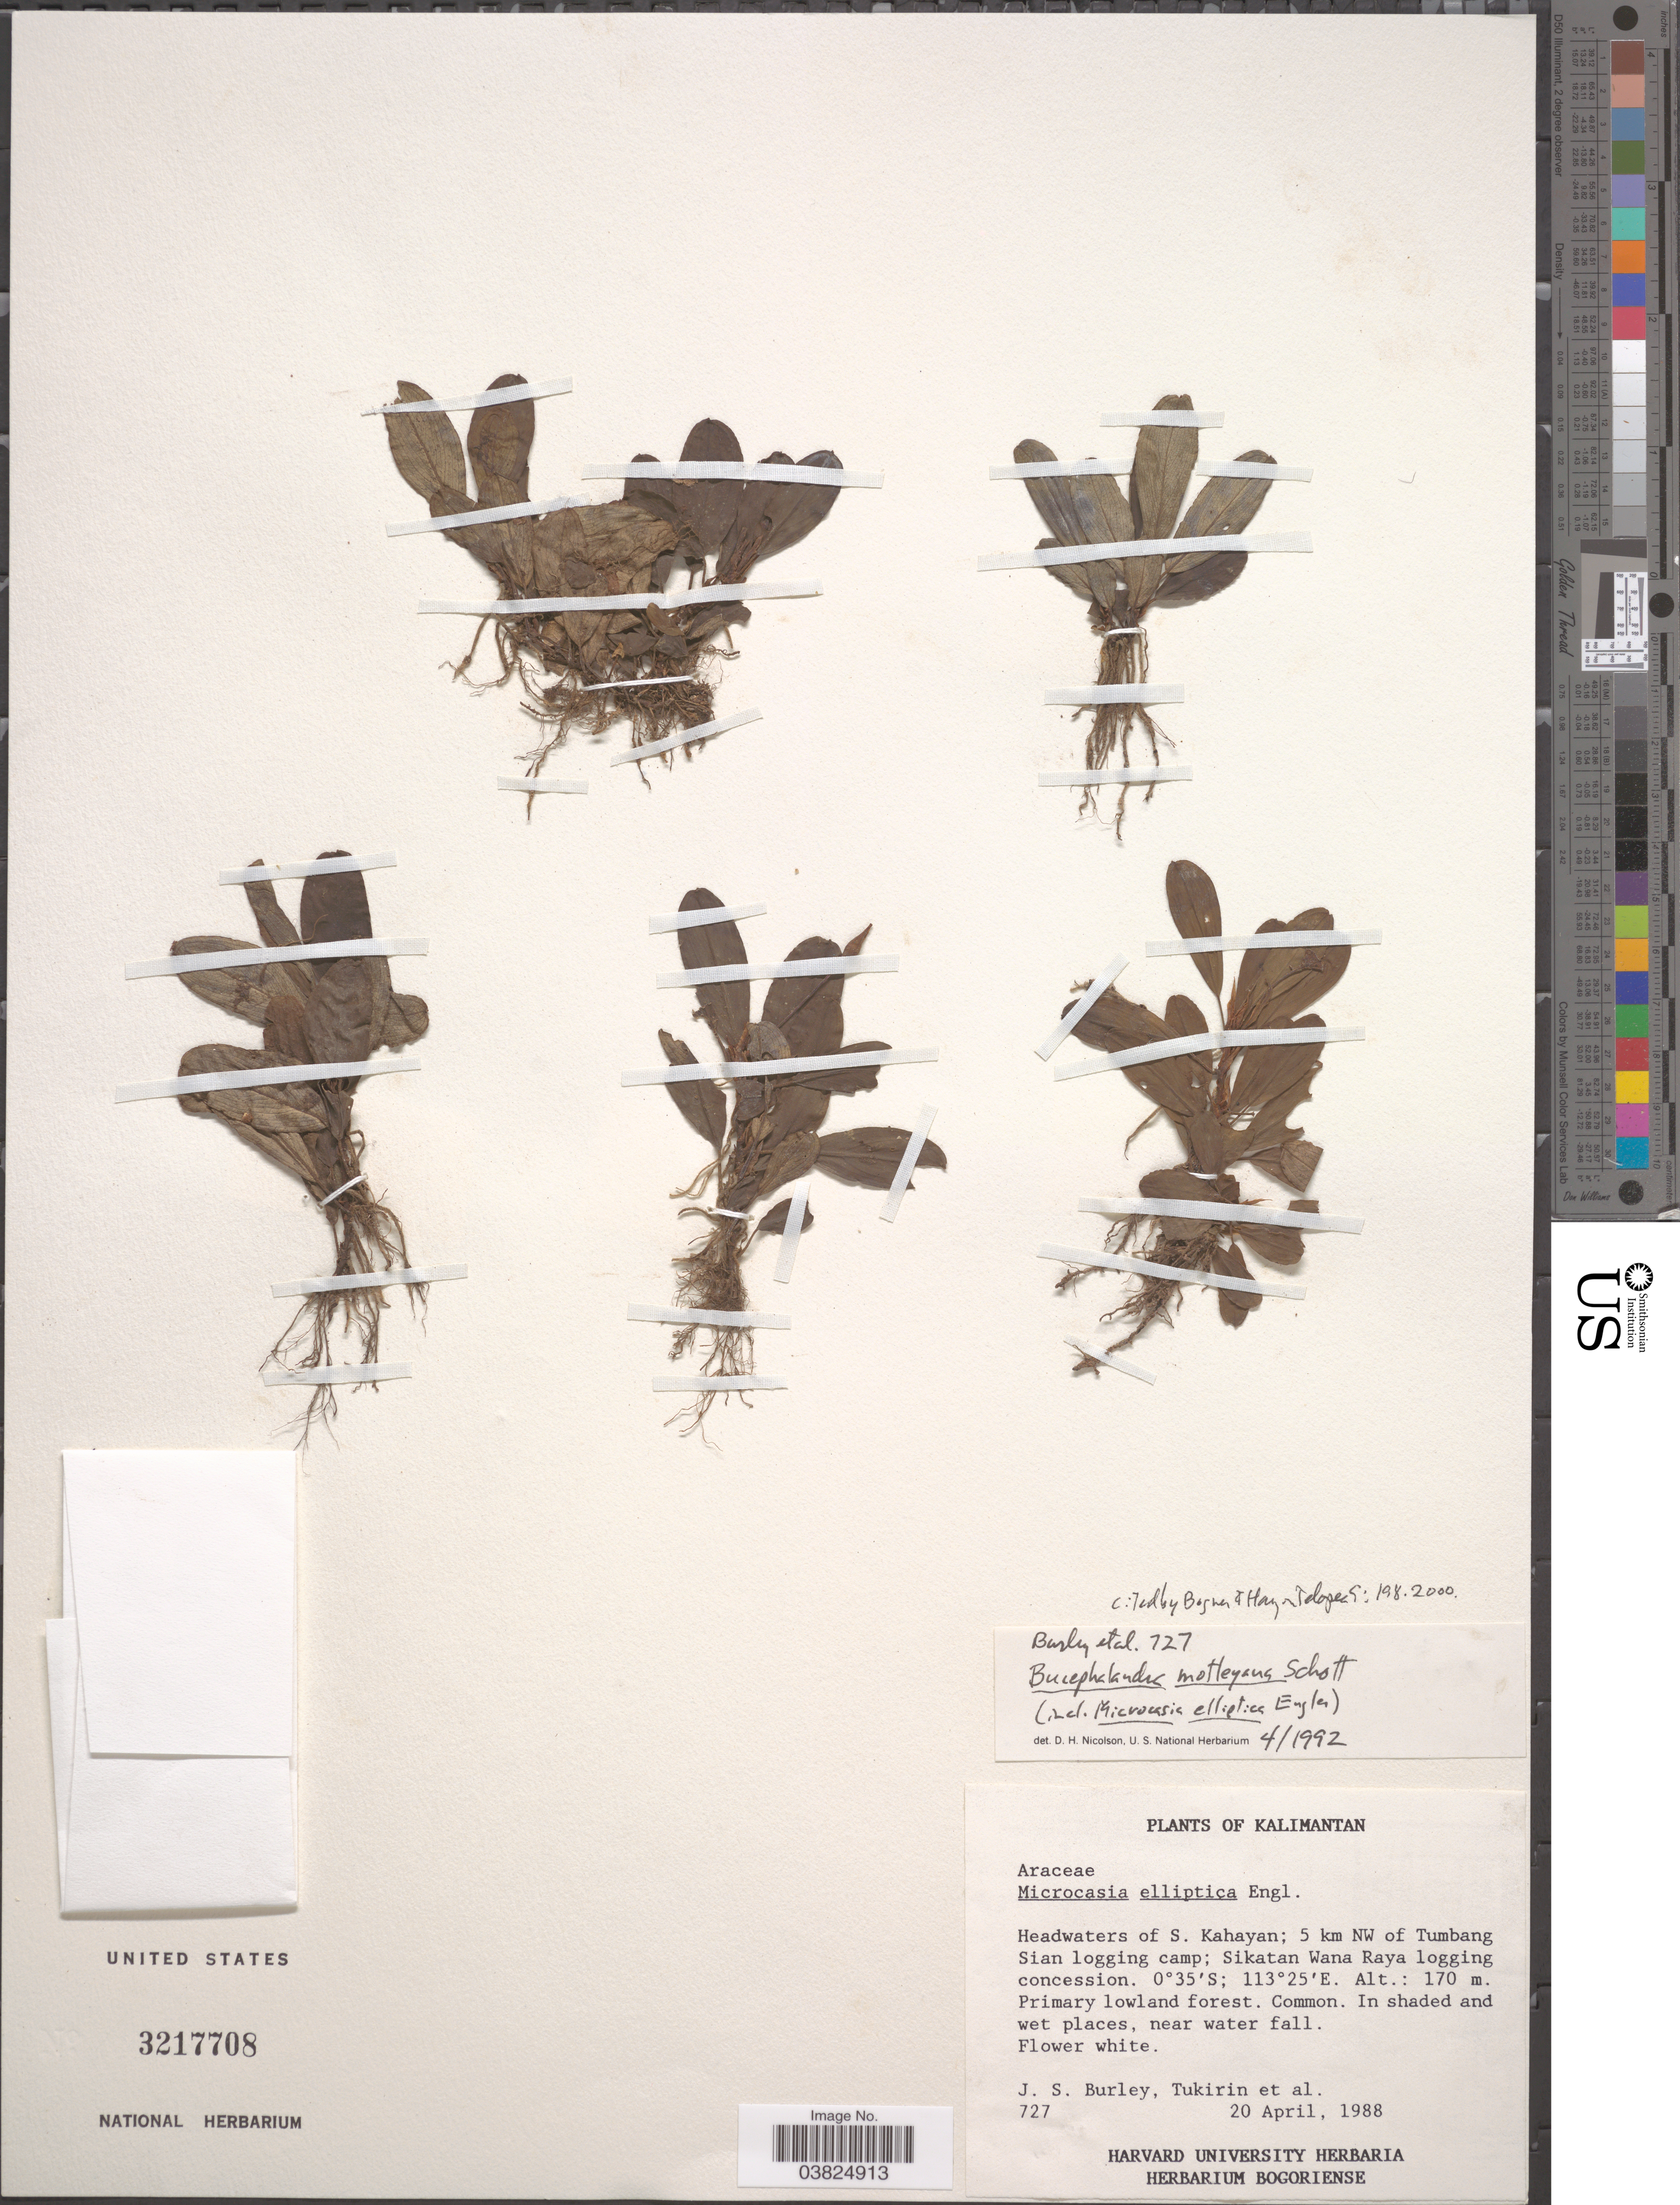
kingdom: Plantae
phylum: Tracheophyta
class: Liliopsida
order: Alismatales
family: Araceae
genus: Bucephalandra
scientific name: Bucephalandra motleyana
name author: Schott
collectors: J. S. Burley, -. Tukirin & et al.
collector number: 727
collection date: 1988-04-20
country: Indonesia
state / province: Kalimantan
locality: Headwaters of S. Kahayan; 5 km NW of Tumbang Sian logging camp; Sikatan Wana Raya logging concession. Near waterfall.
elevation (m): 170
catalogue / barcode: US 3217708